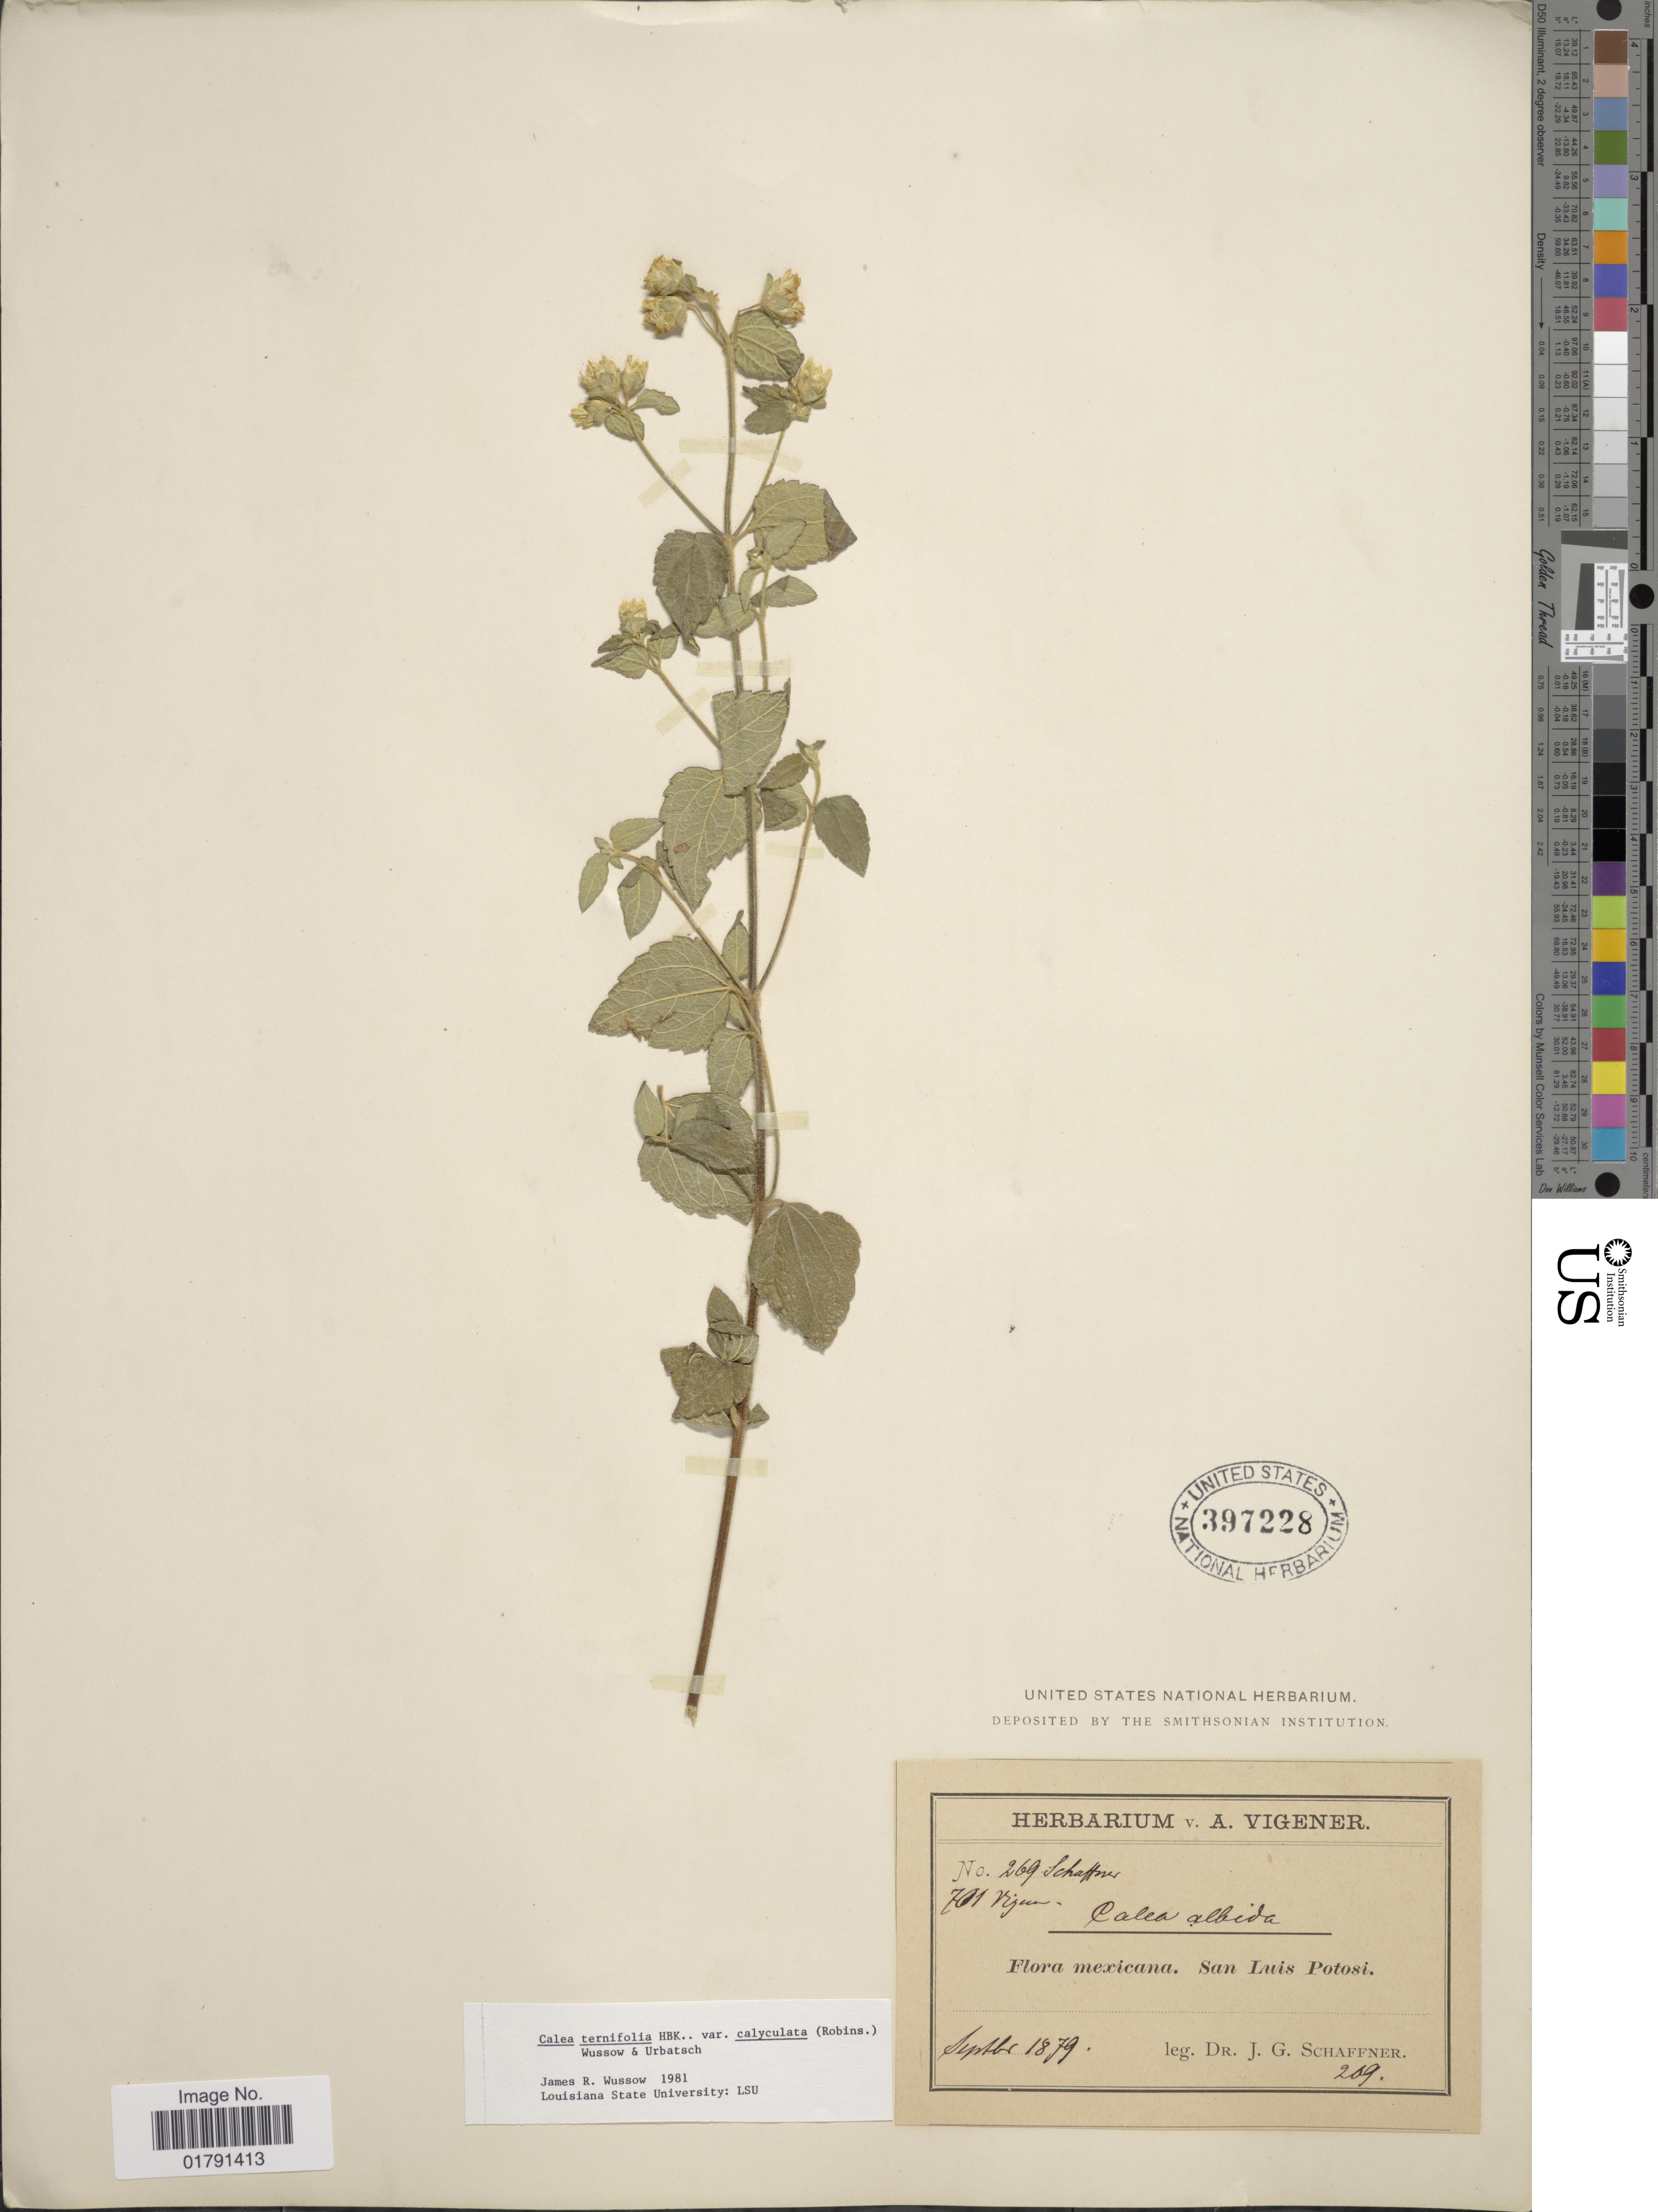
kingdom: Plantae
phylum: Tracheophyta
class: Magnoliopsida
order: Asterales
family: Asteraceae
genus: Calea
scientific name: Calea ternifolia var. calyculata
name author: (B.L. Rob.) Wussow et al.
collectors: J. G. Schaffner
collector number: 269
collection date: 1879-09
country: Mexico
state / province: San Luis Potosí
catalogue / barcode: US 397228